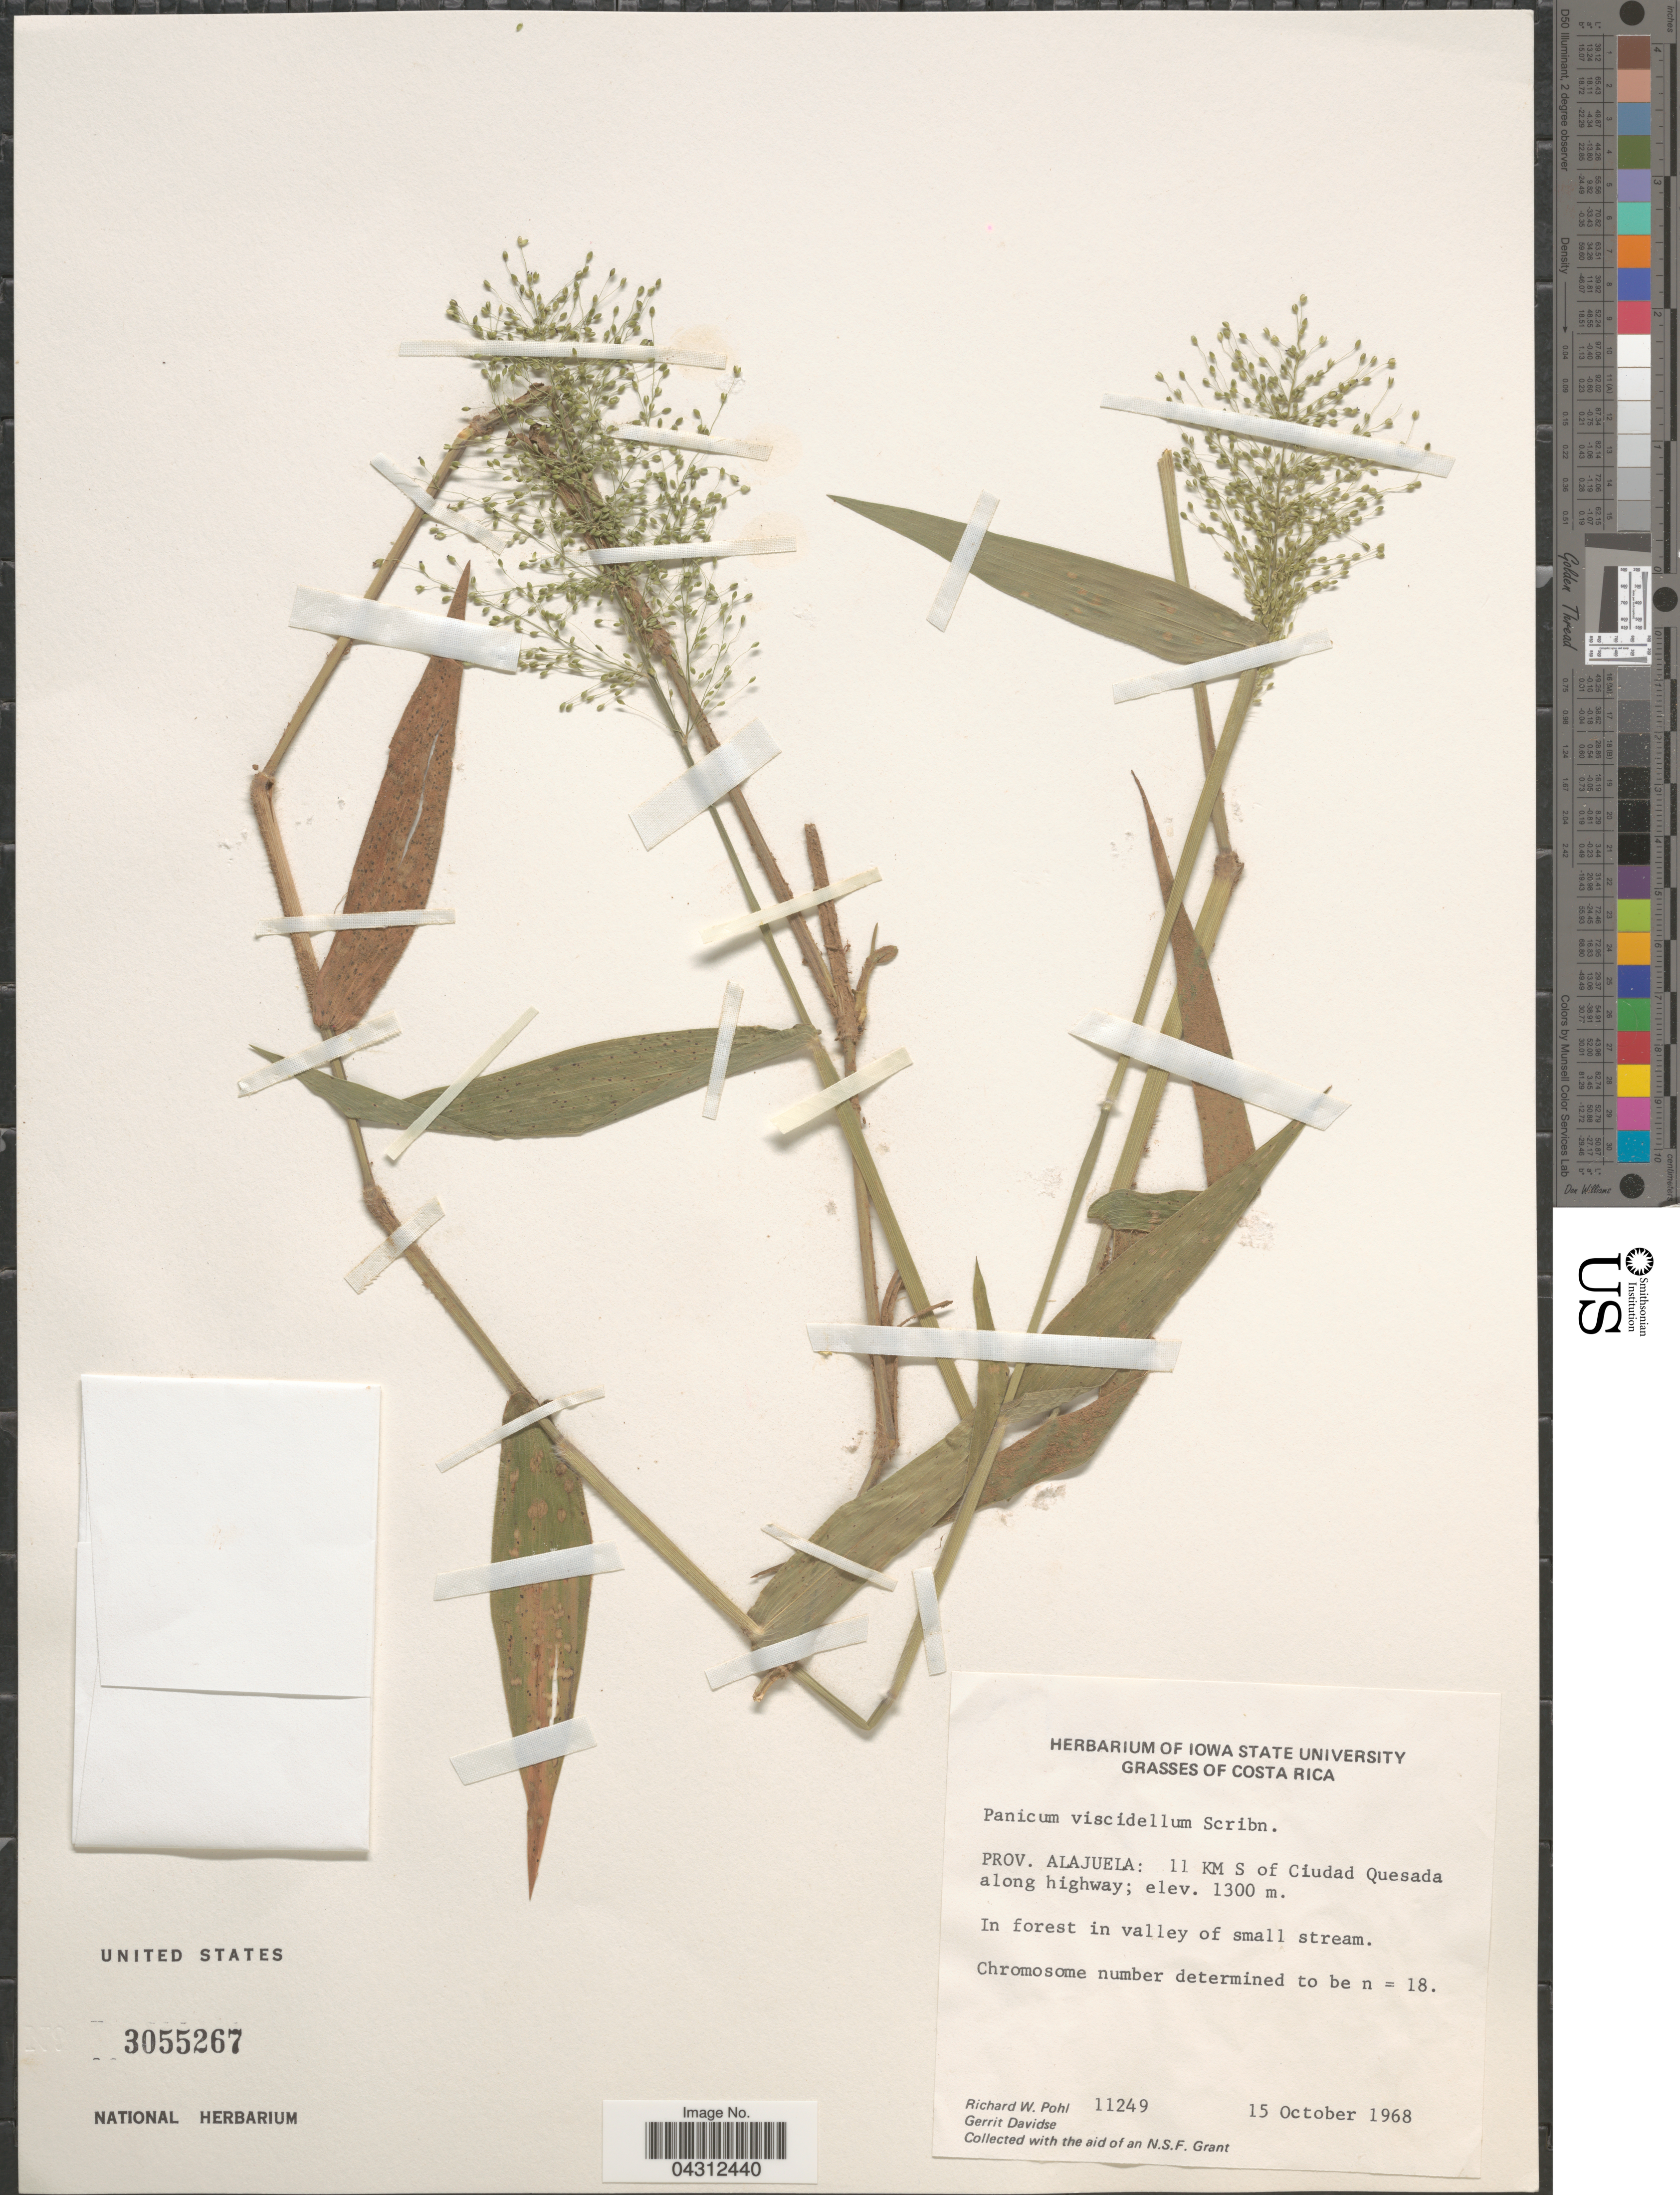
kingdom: Plantae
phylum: Tracheophyta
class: Liliopsida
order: Poales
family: Poaceae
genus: Dichanthelium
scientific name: Dichanthelium viscidellum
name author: (Scribn.) Gould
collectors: R. W. Pohl & G. Davidse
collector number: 11249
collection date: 1968-10-15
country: Costa Rica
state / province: Alajuela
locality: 11 KM S of Ciudad Quesada along highway.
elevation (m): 1300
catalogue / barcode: US 3055267